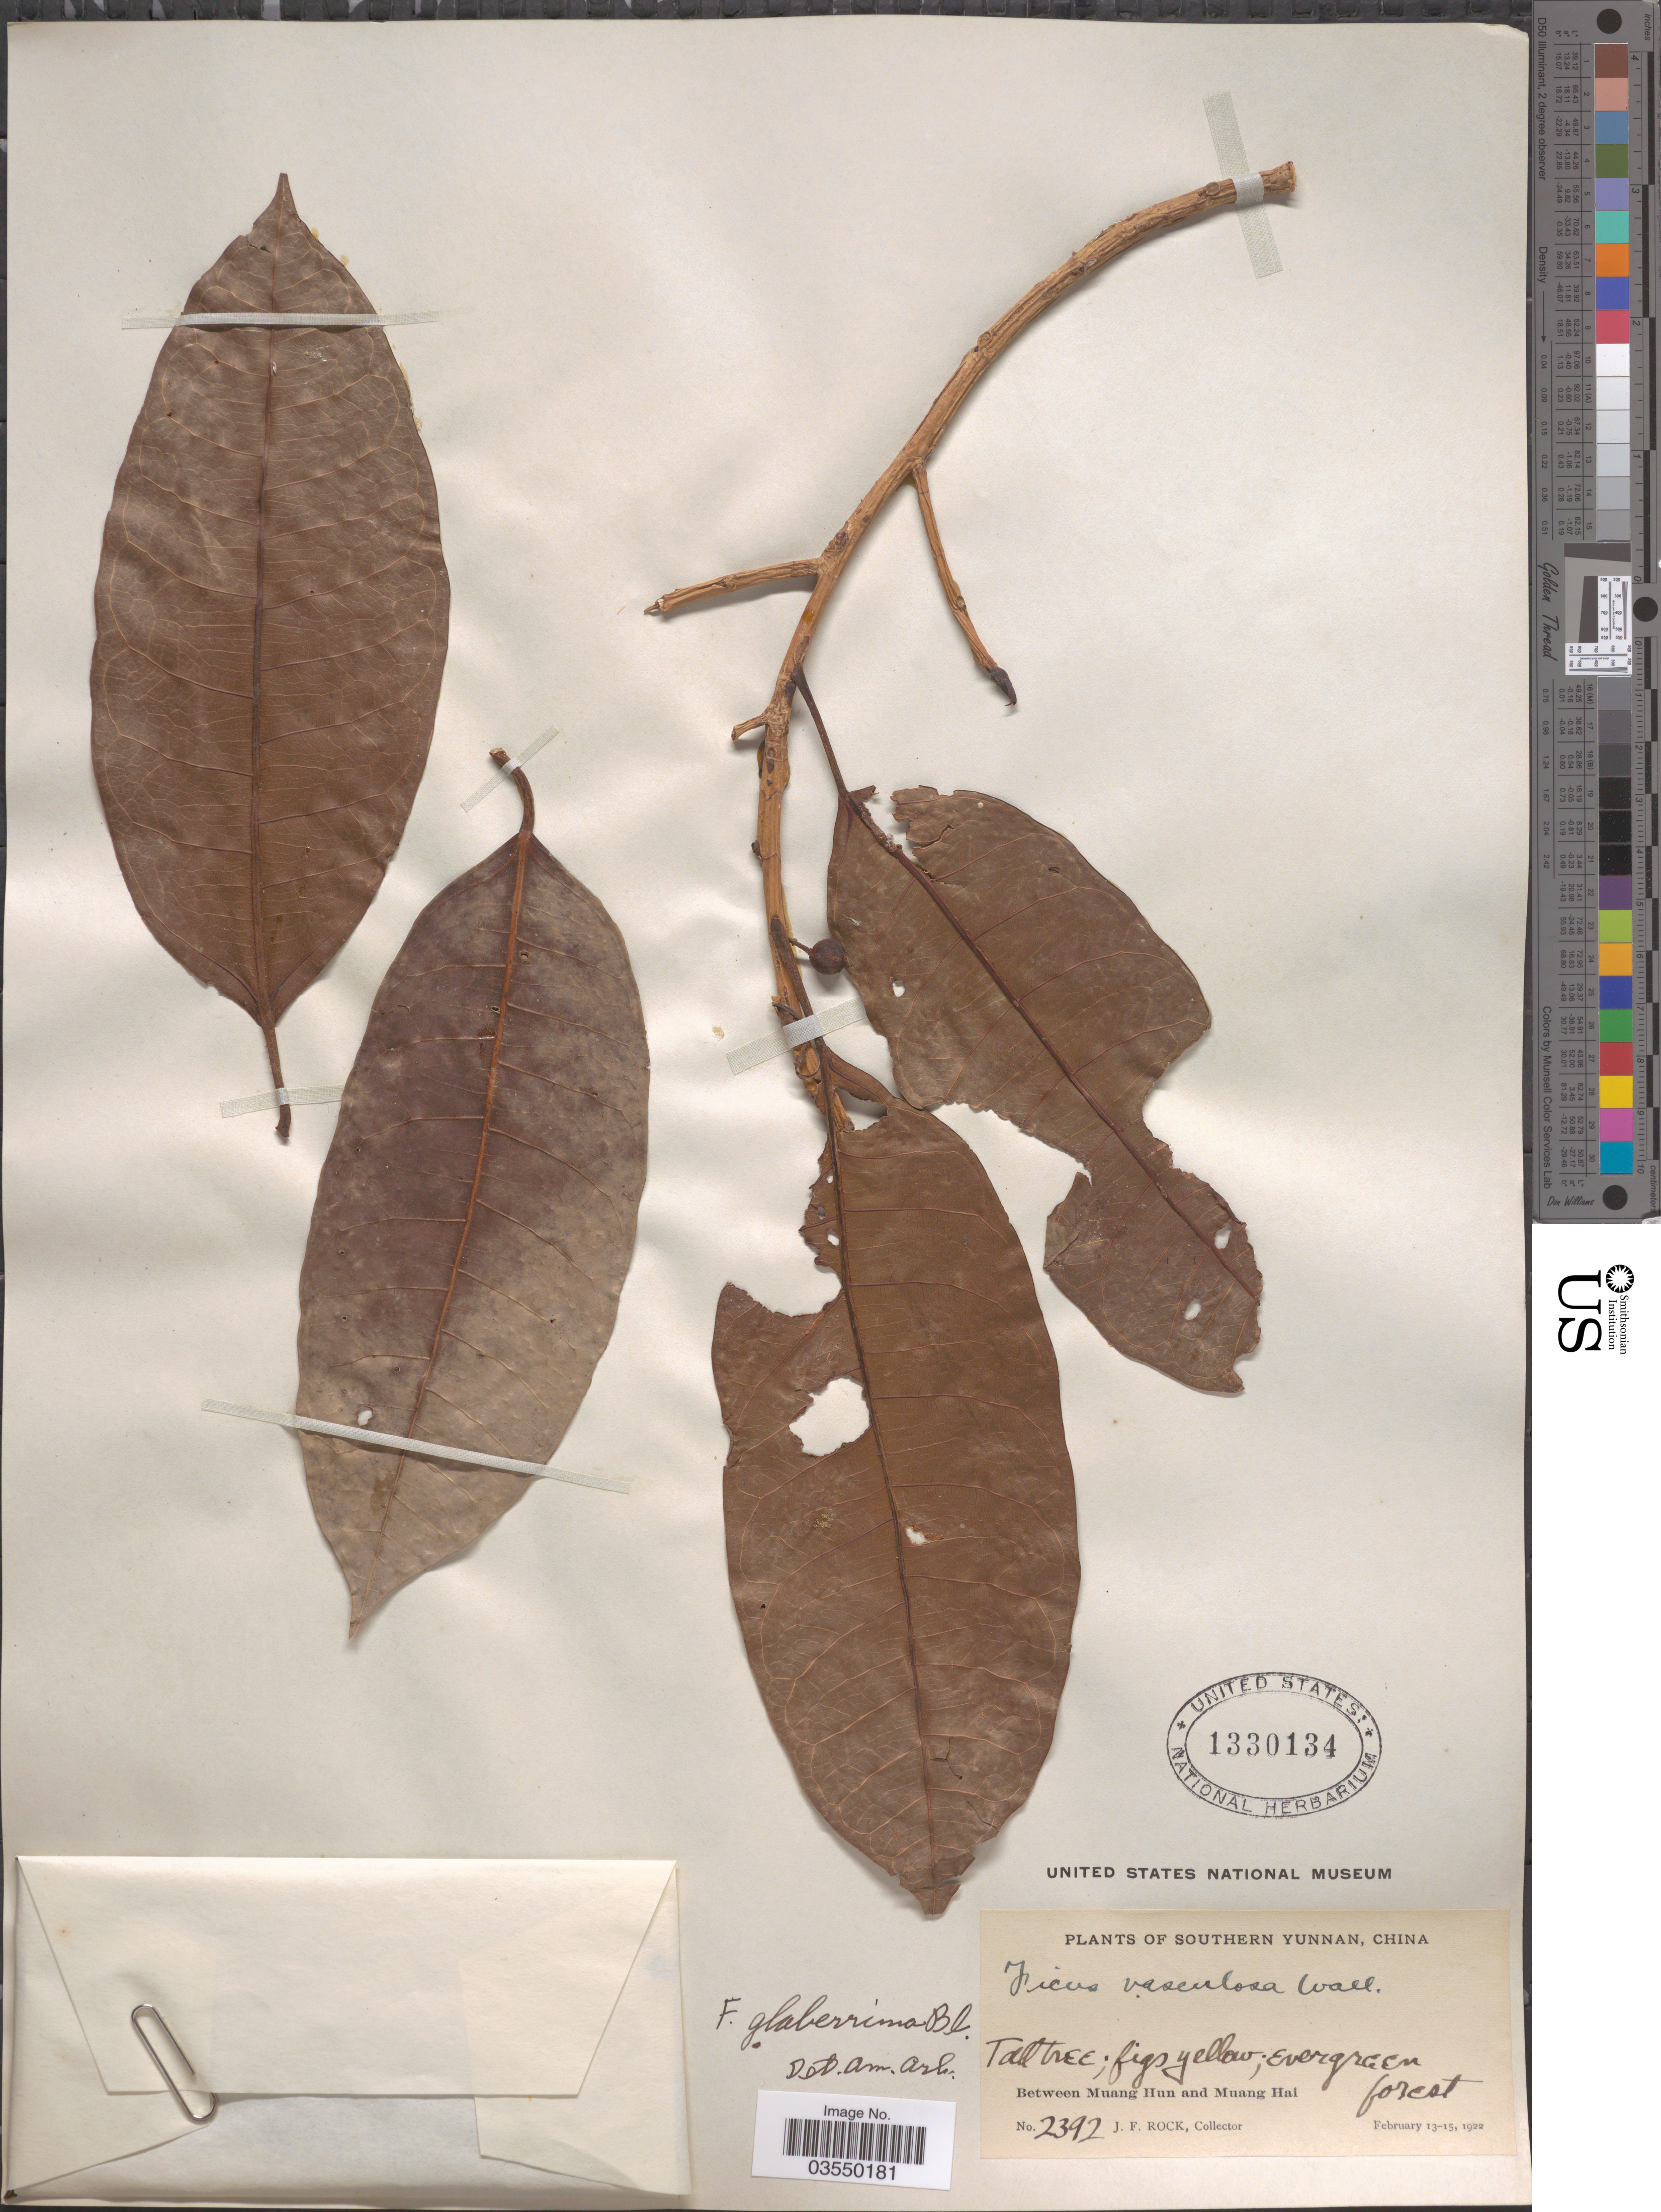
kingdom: Plantae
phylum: Tracheophyta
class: Magnoliopsida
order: Rosales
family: Moraceae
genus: Ficus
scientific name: Ficus glaberrima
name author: Heyne ex Roth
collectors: J. Rock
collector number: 2392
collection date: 1922-02-13/1922-02-15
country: China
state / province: Yunnan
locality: Southern Yunnan. Between Muang Hun and Muang Hai.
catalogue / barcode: US 1330134